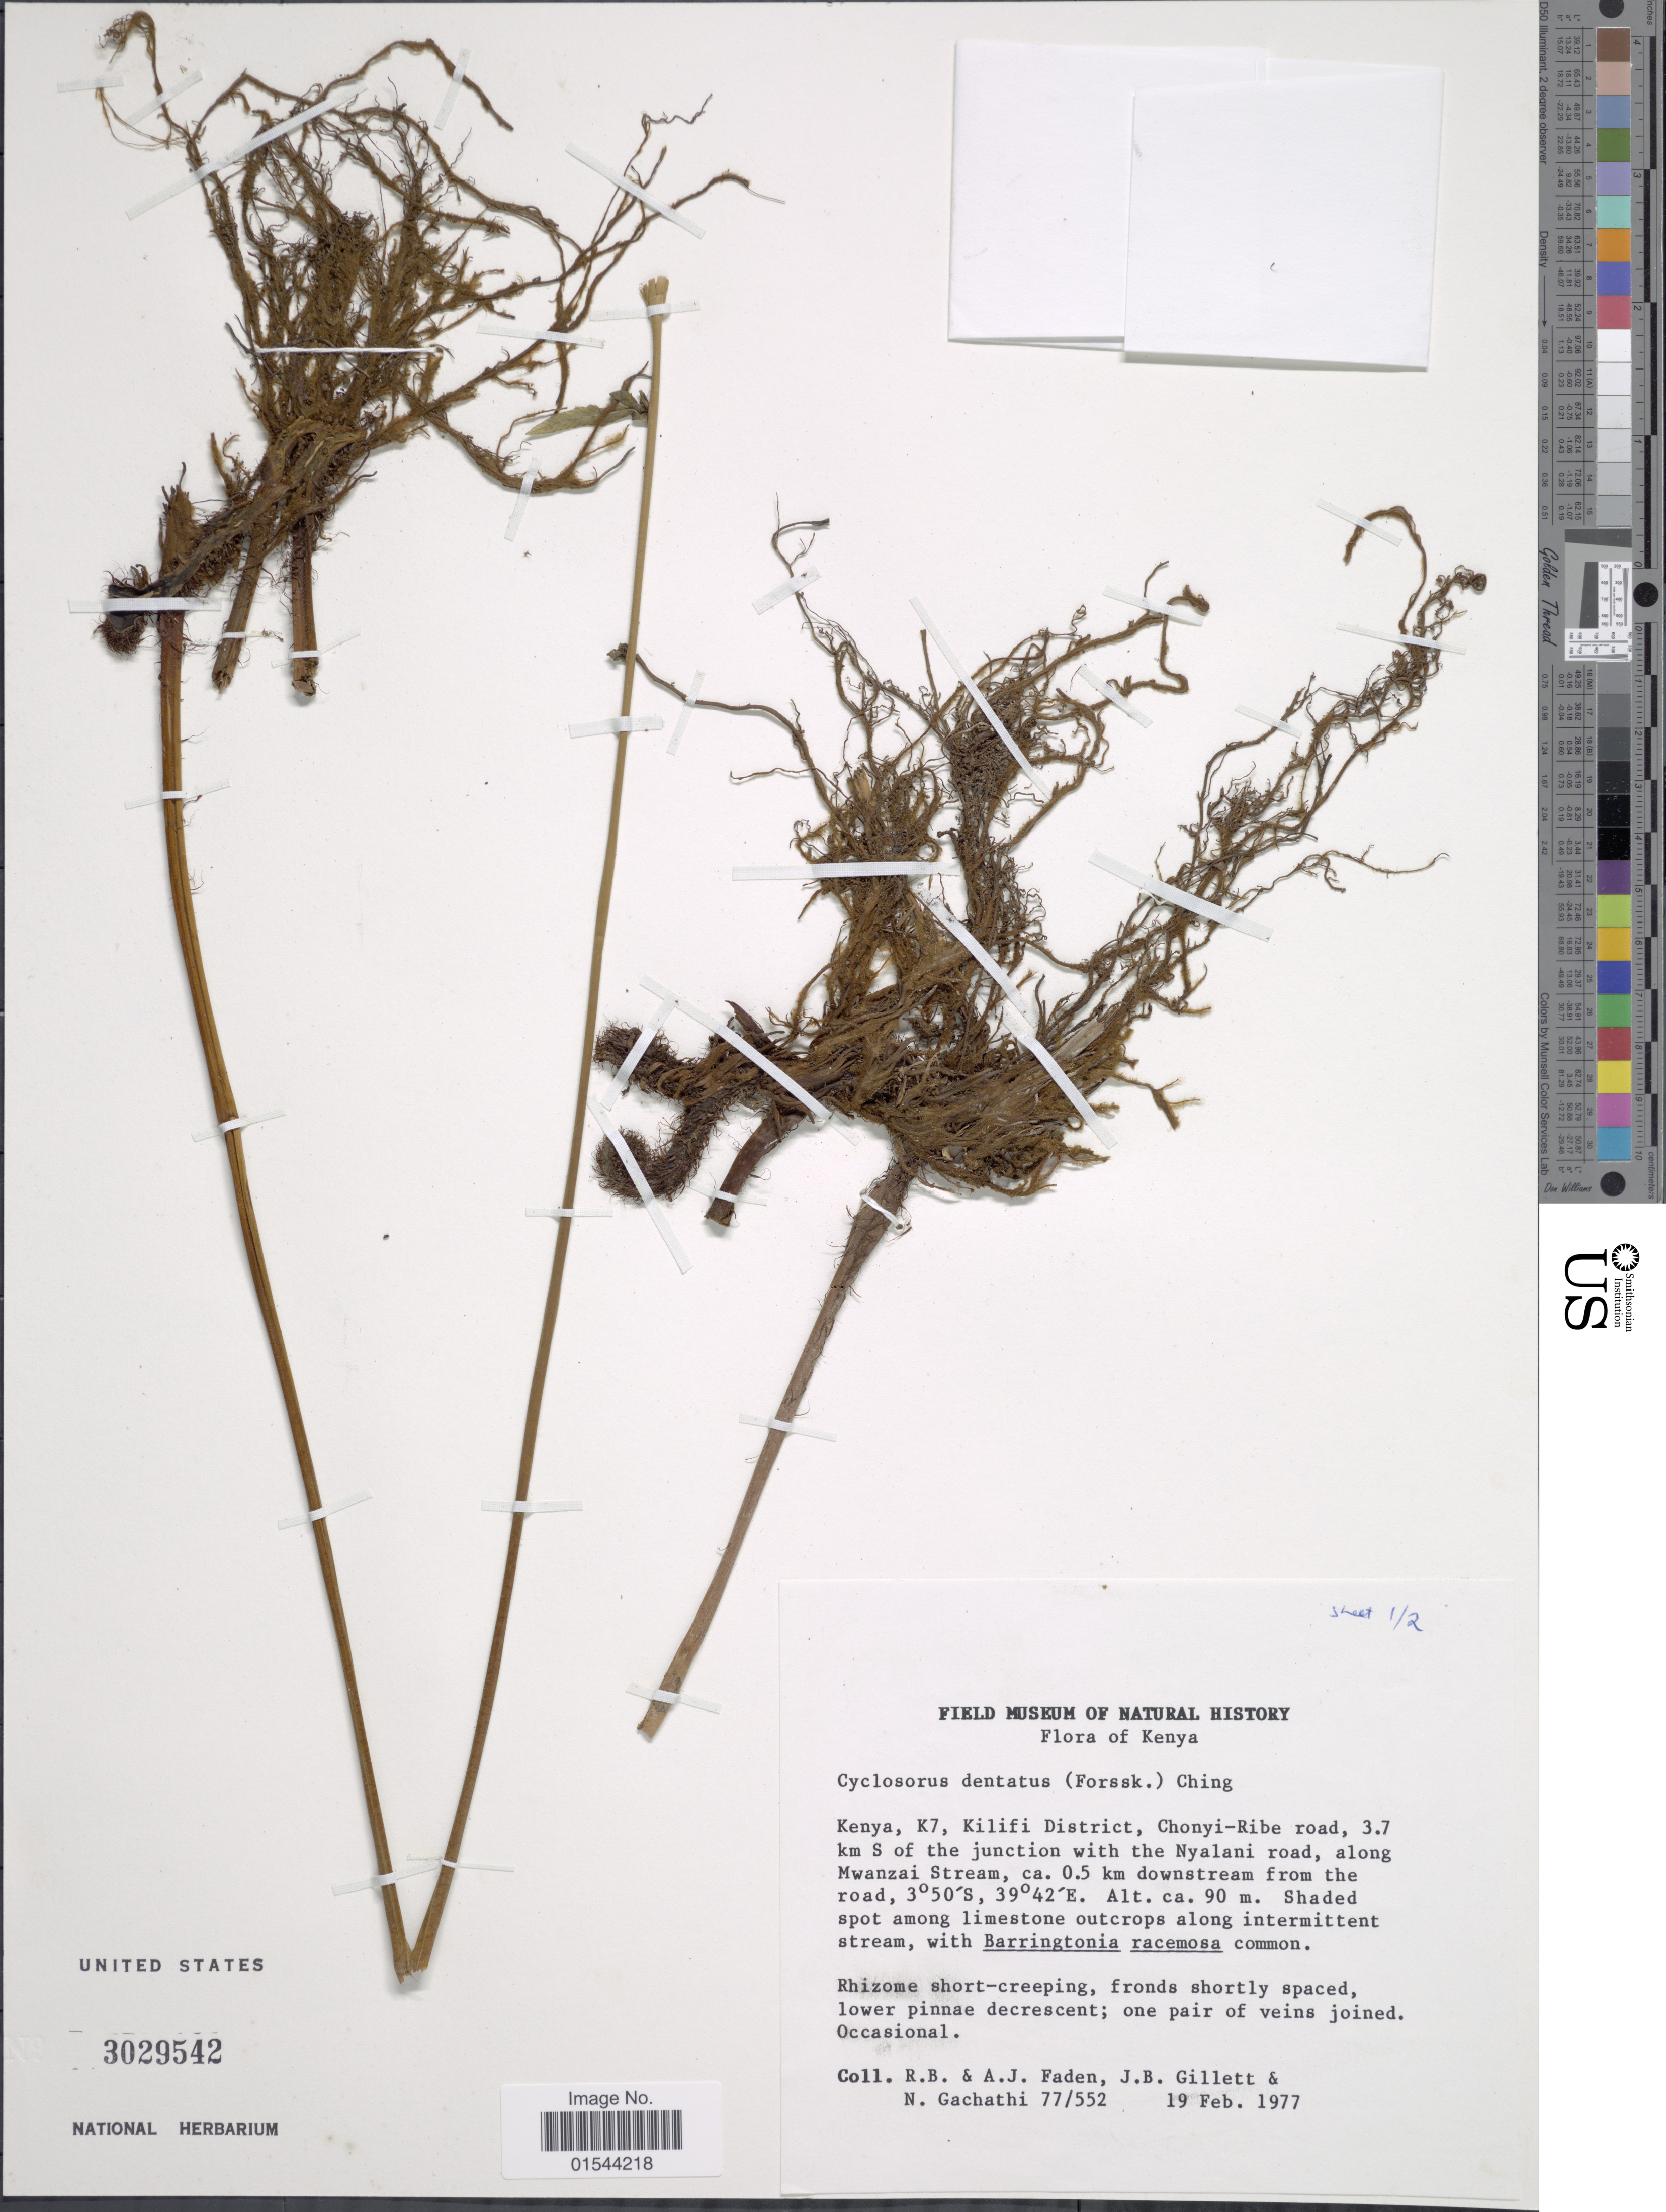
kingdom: Plantae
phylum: Tracheophyta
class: Polypodiopsida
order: Polypodiales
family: Thelypteridaceae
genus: Christella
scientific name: Christella dentata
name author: (Forssk.) Brownsey & Jermy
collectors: R. B. Faden, A. J. Faden, J. B. Gillett & N. Gachathi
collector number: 77/552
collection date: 1977-02-19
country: Kenya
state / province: Kilifi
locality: K7, Kilifi District, Conyi-Ribe road, 3.7 km S of the junction with the Nyalani road, along Mwanzai Stream, ca. 0.5 km doownstream from the road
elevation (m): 90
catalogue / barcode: US 3029542